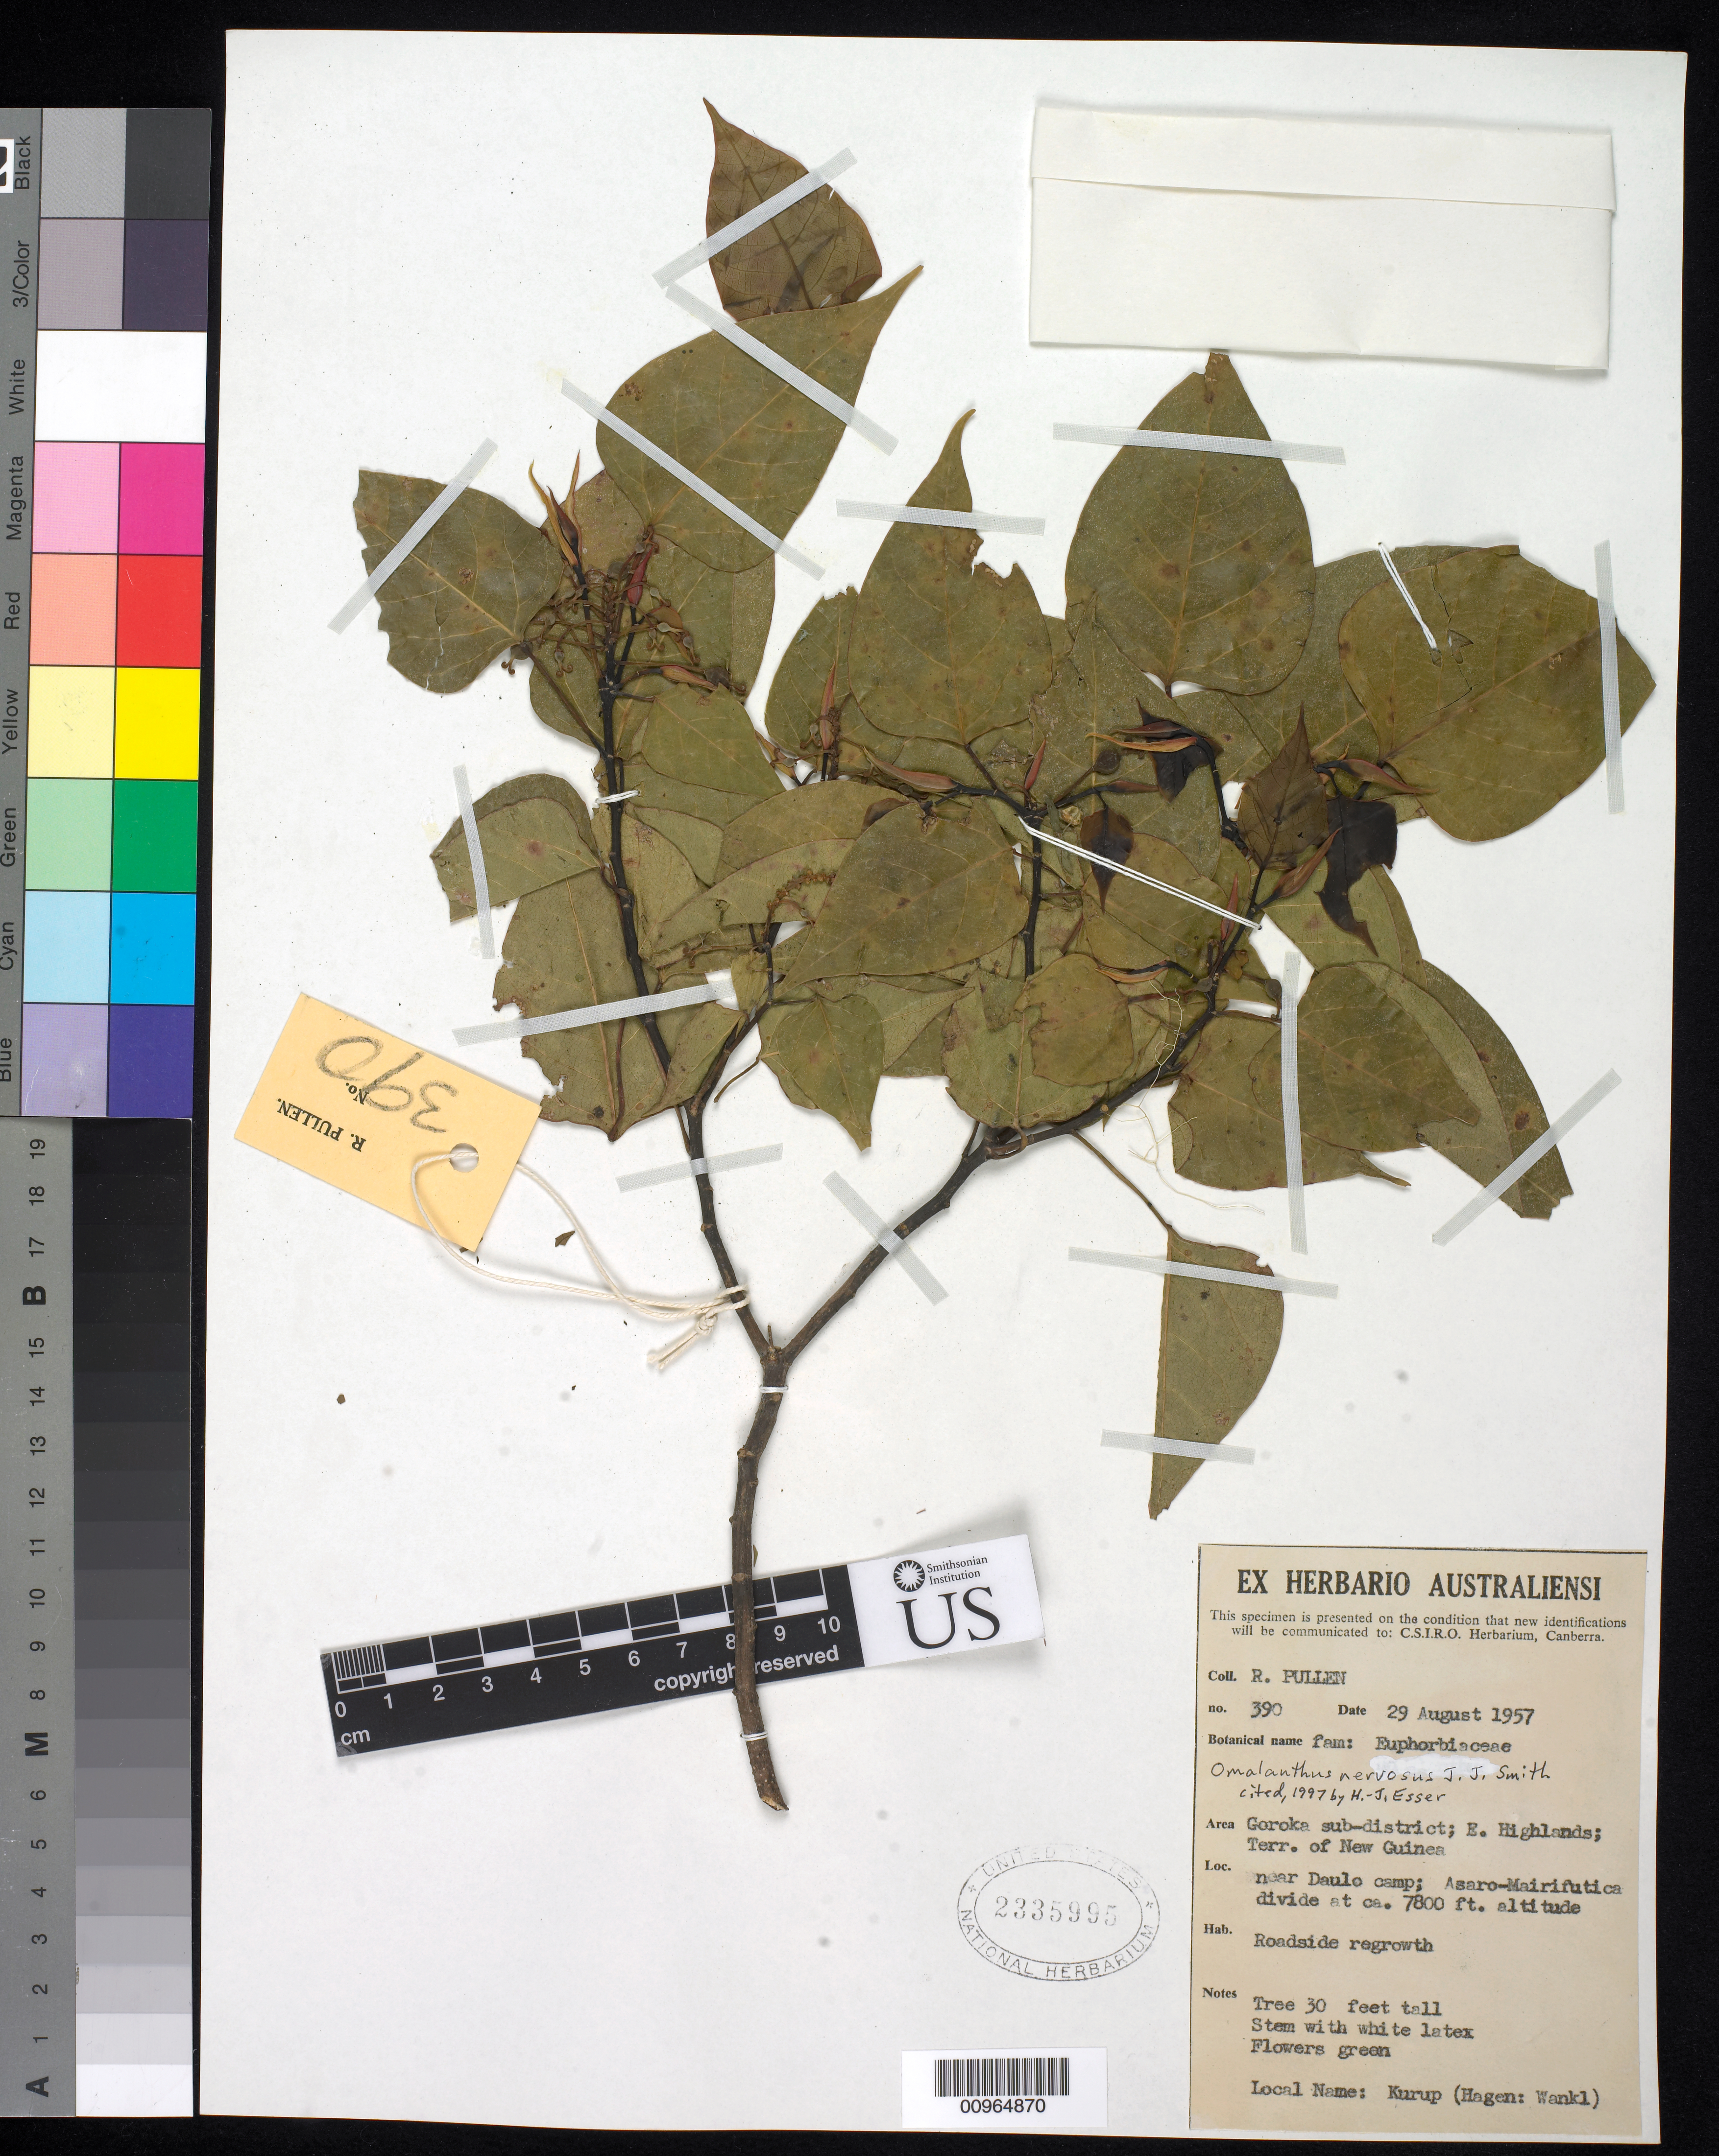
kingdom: Plantae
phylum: Tracheophyta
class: Magnoliopsida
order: Malpighiales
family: Euphorbiaceae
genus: Homalanthus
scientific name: Homalanthus nervosus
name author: J.J. Sm.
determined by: Esser, Hans -J., (HUH)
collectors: R. Pullen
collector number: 390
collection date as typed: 29 Aug 1957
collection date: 1957-08-29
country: Papua New Guinea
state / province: Eastern Highlands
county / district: Goroka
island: New Guinea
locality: near Daule camp; Asaro-Mairifutica divide. Roadside regrowth.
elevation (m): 2377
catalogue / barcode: US 2335995